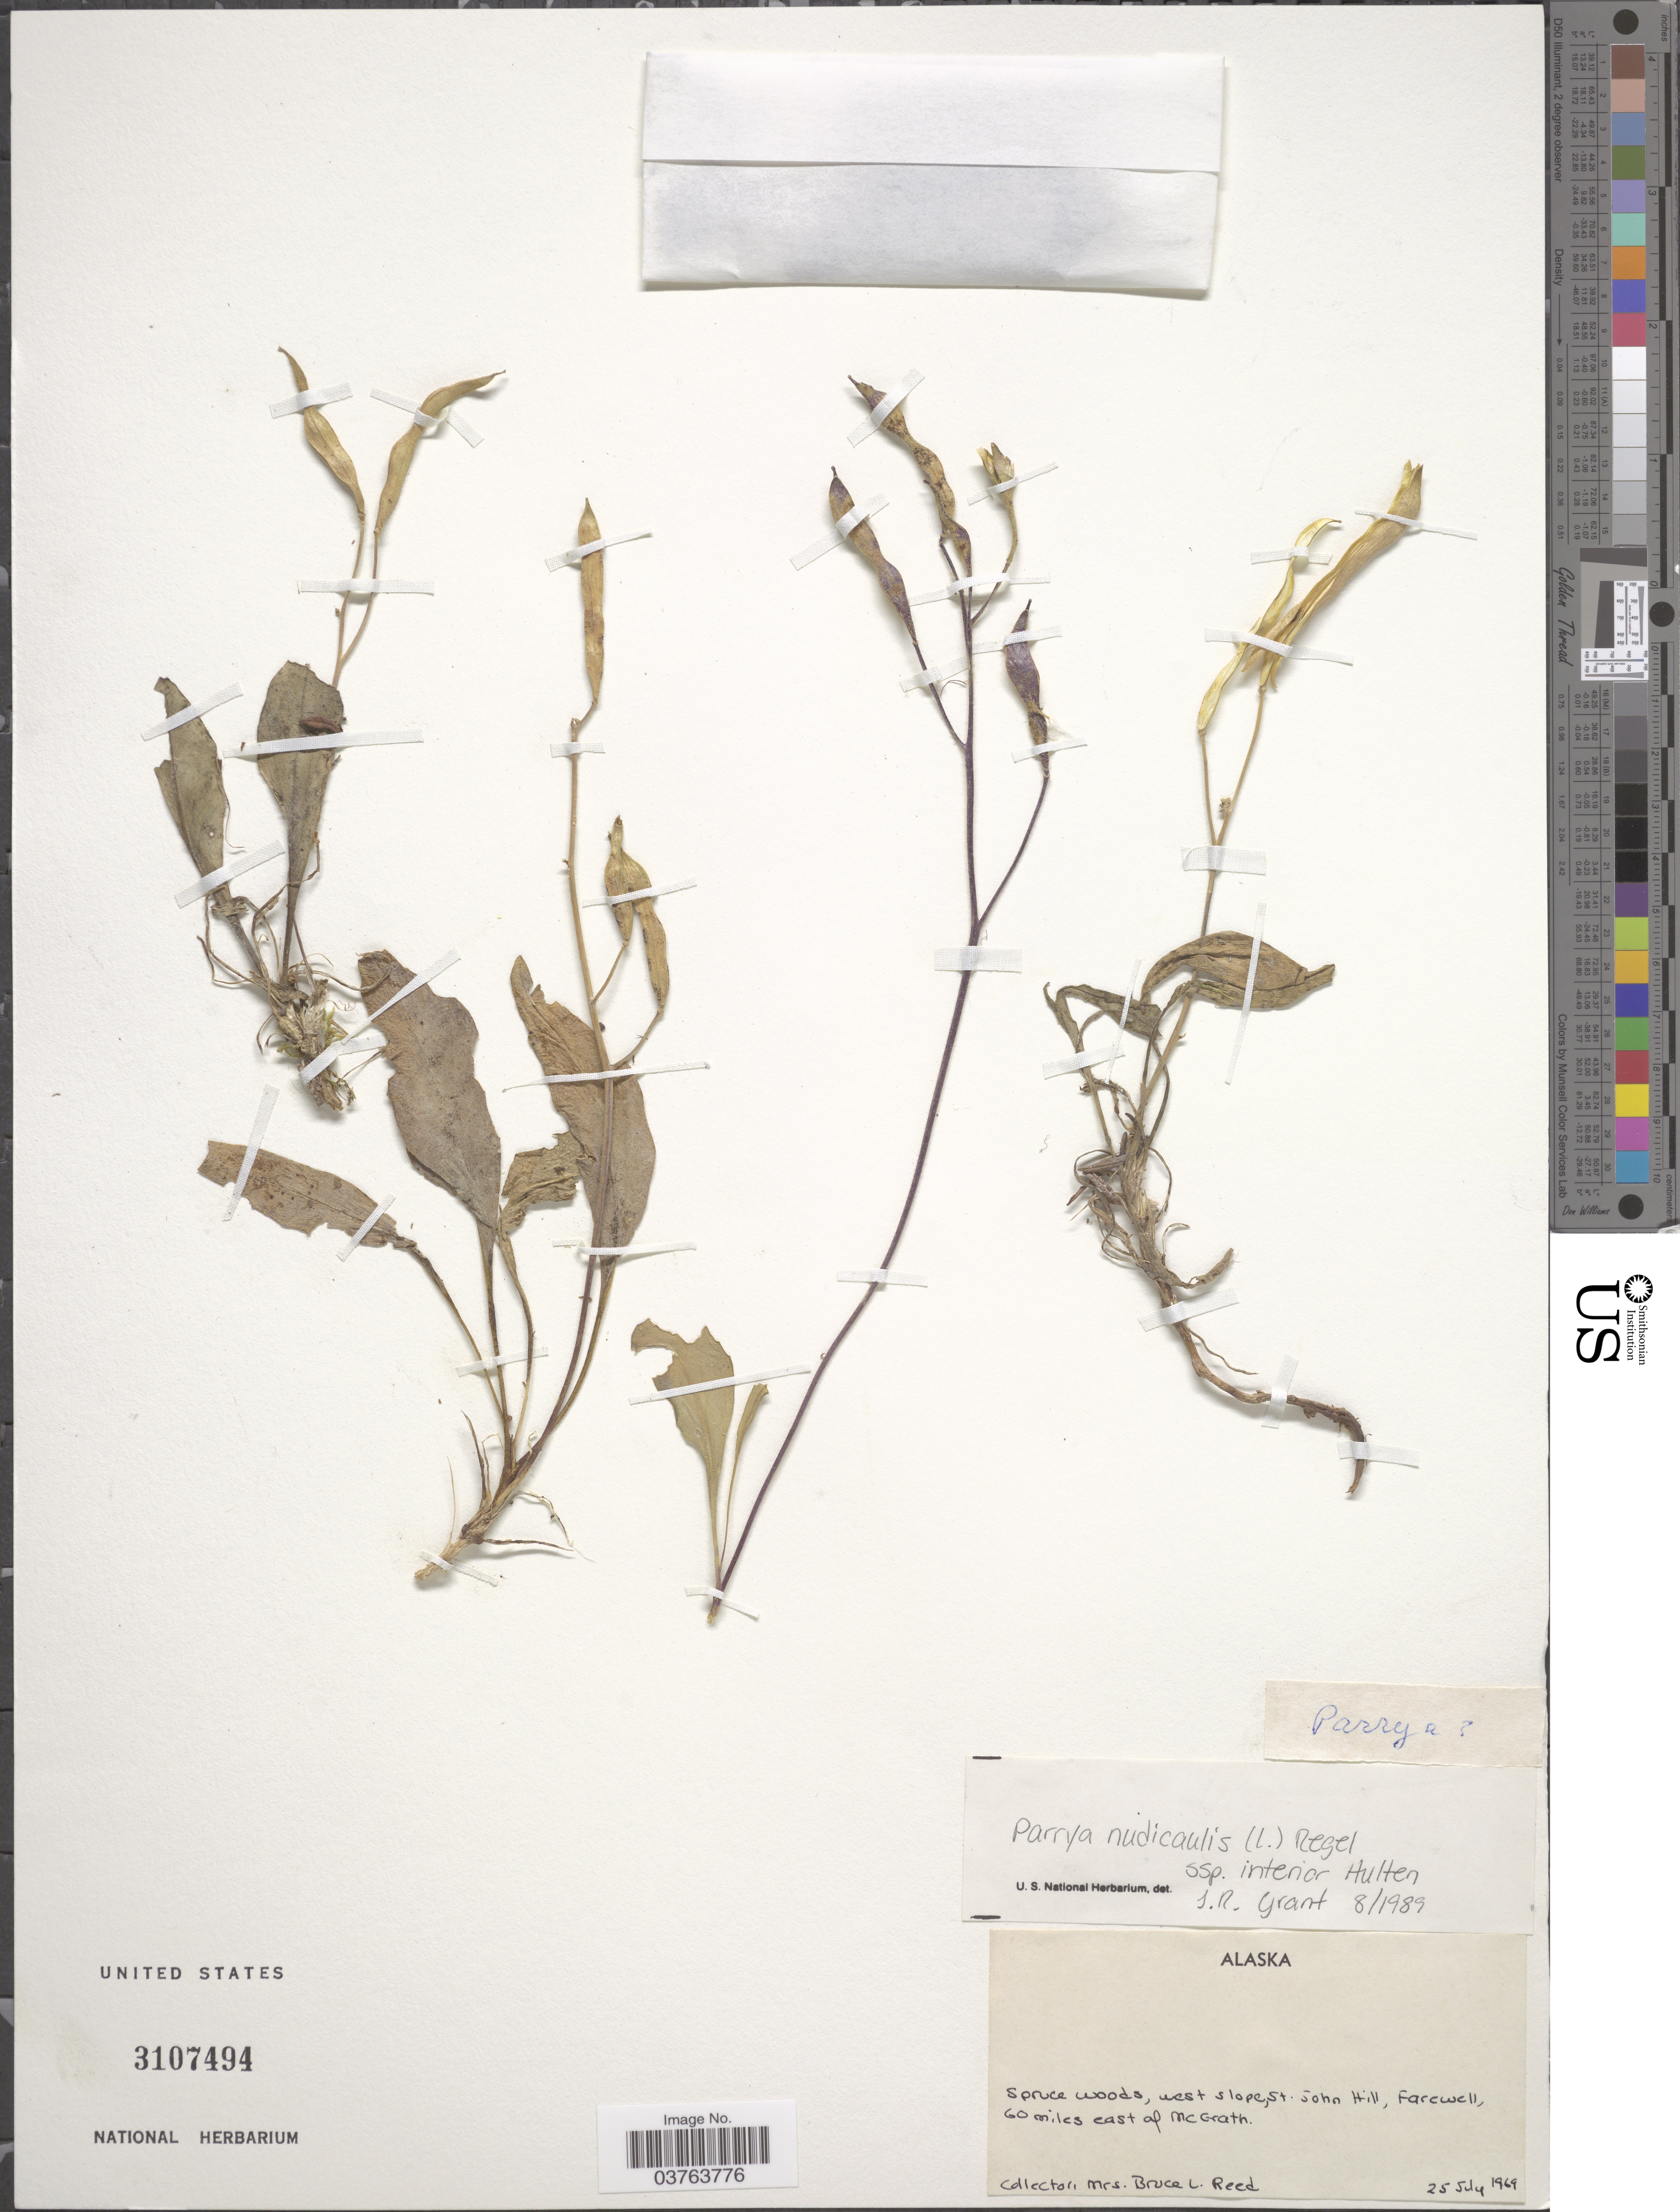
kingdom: Plantae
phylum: Tracheophyta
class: Magnoliopsida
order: Brassicales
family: Brassicaceae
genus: Parrya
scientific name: Parrya nudicaulis subsp. interior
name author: Hultén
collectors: B. Reed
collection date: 1969-07-25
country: United States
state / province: Alaska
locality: West slopes, St. John Hill, Farewell, 60 miles east of McGrath.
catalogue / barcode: US 3107494